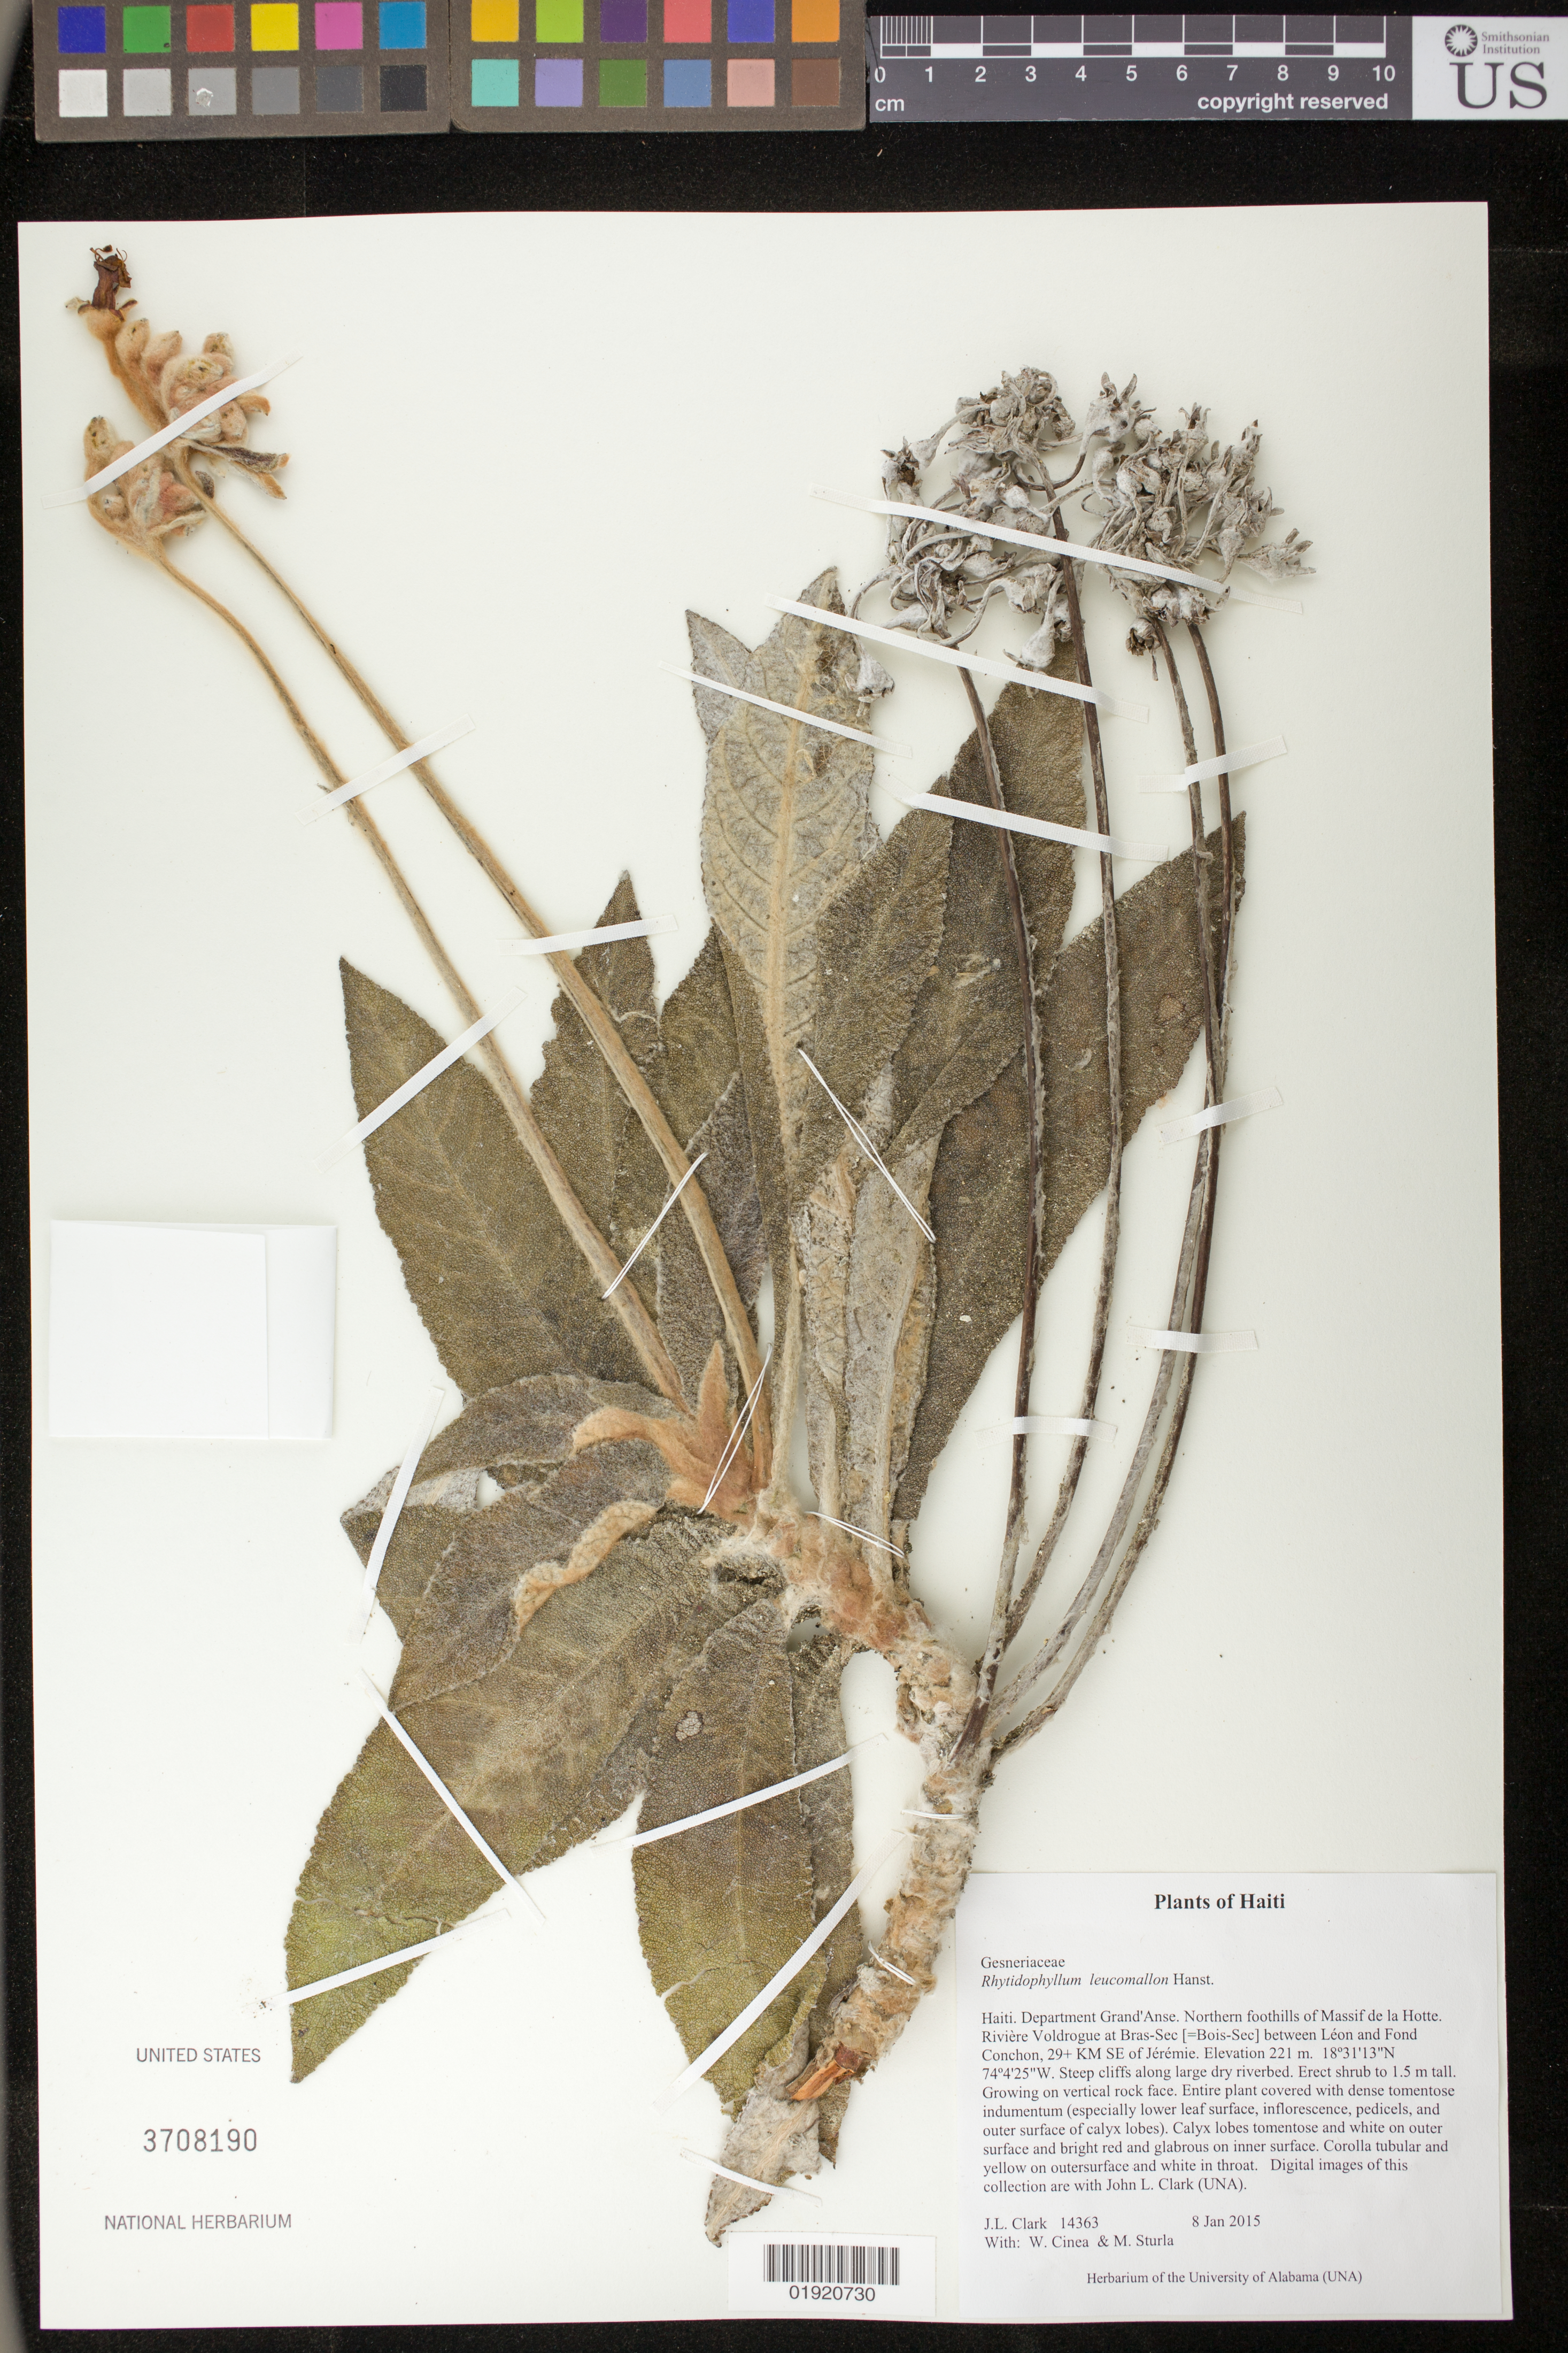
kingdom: Plantae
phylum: Tracheophyta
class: Magnoliopsida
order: Lamiales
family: Gesneriaceae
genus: Rhytidophyllum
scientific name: Rhytidophyllum leucomallon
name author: Hanst.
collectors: J. L. Clark, W. Cinea & M. Sturla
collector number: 14363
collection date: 2015-01-08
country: Haiti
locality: Haiti. Department Grand'Anse. Northern foothills of Massif de la Hotte. Riviere Voldrogue at Bras-Sec [=Bois-Sec] between Leon and Fond Conchon, 29+KM SE of Jeremie.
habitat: Steep cliffs along large dry riverbed. Growing on vertical rock face.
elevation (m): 221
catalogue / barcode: US 3708190